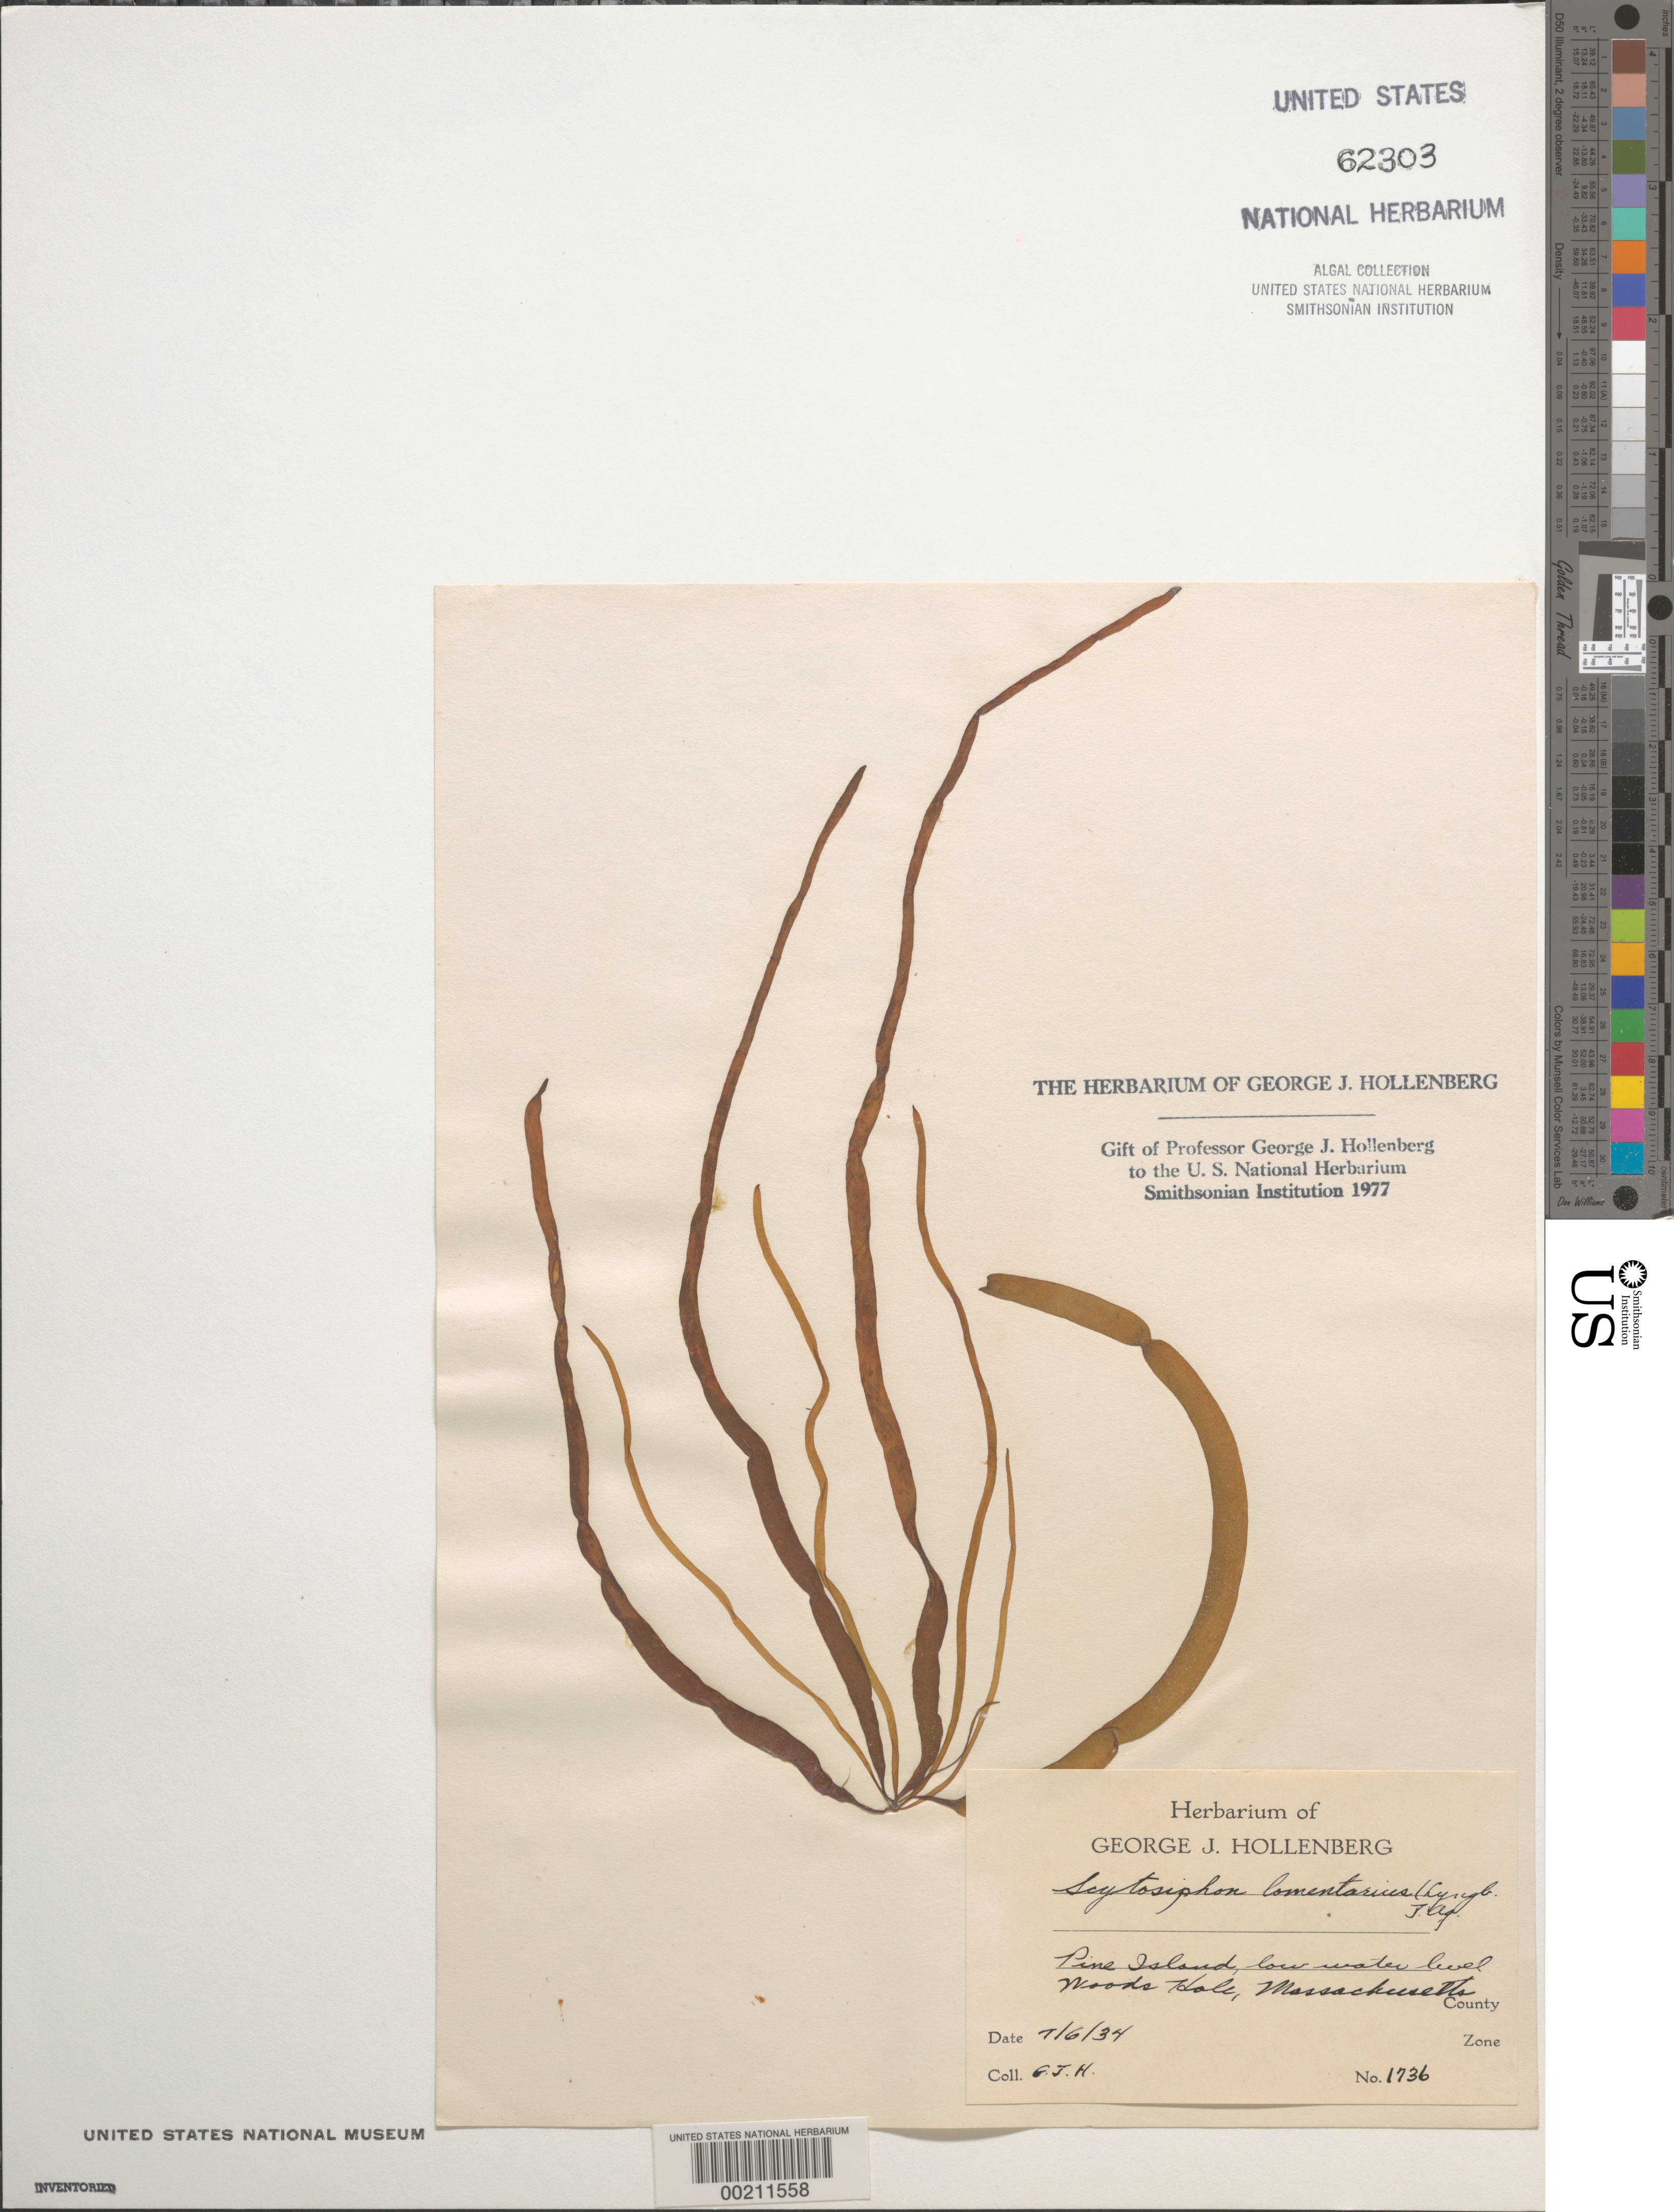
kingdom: Chromista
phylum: Ochrophyta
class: Phaeophyceae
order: Scytosiphonales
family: Scytosiphonaceae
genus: Scytosiphon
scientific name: Scytosiphon lomentaria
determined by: Hollenberg, George J.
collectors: G. Hollenberg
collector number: GJH 1736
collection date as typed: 06 Jul 1934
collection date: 1934-07-06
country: United States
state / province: Massachusetts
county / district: Dukes County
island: Pine Island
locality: Near Woods Hole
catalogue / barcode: US 62303